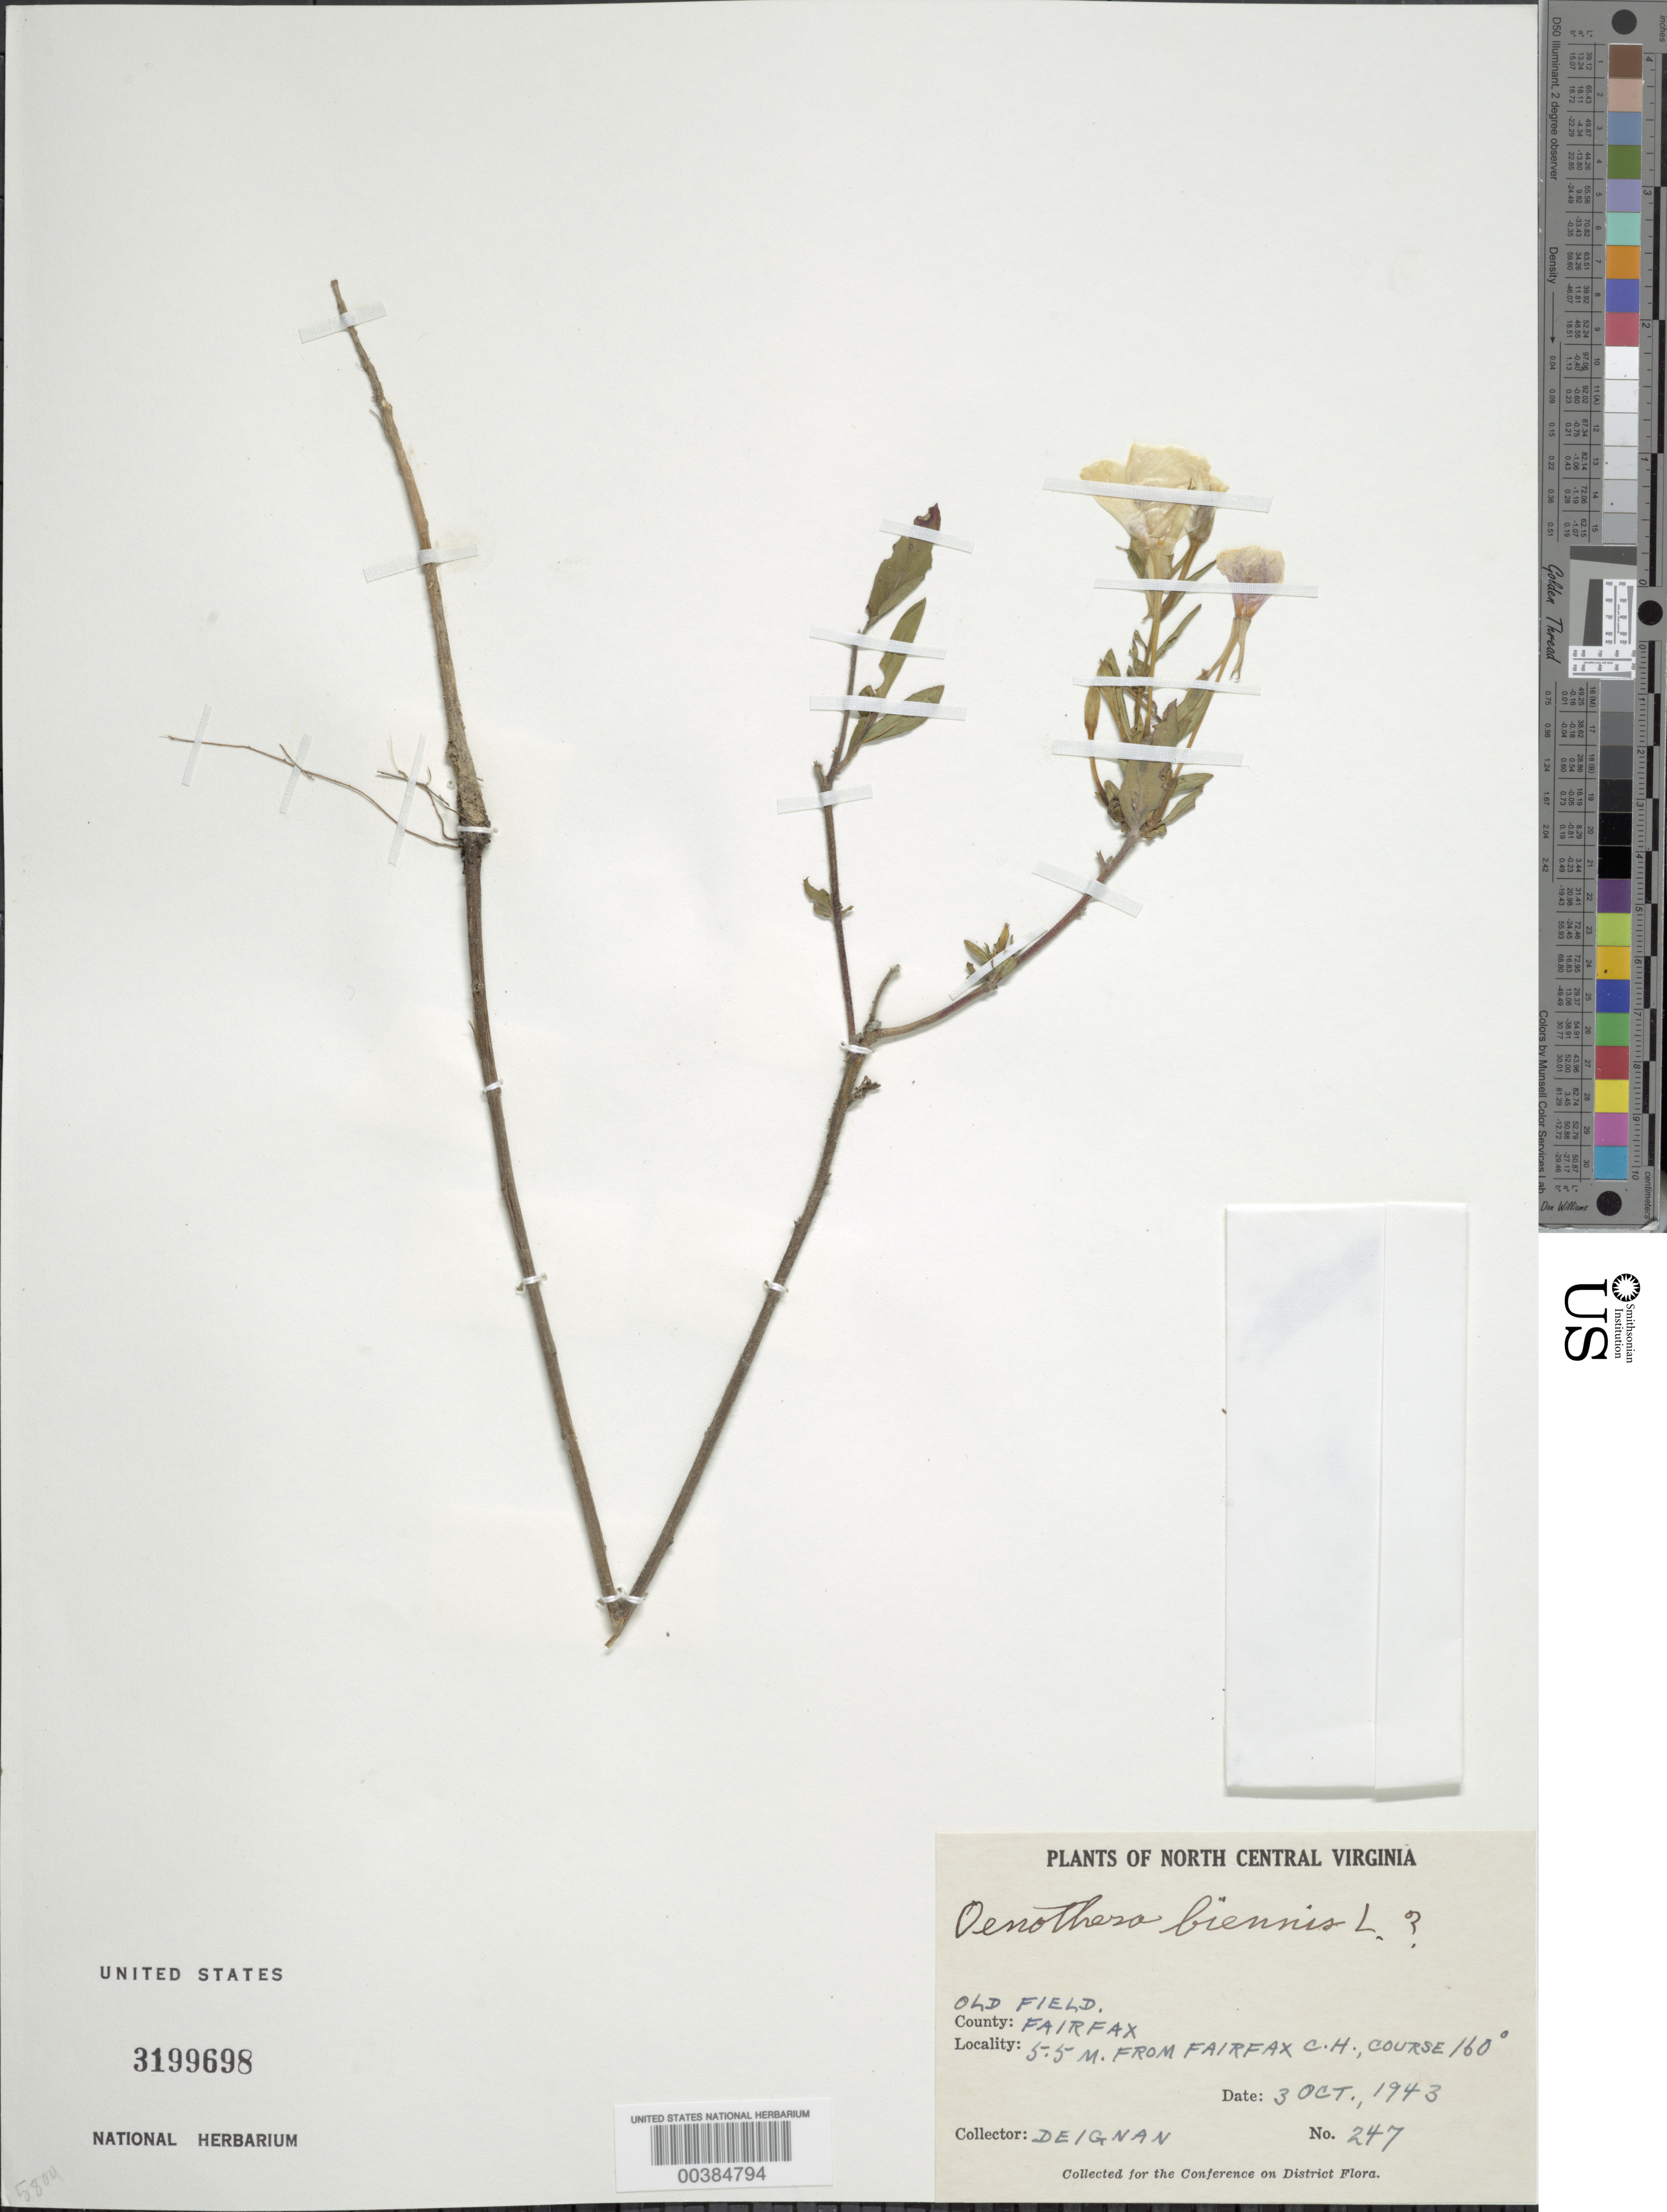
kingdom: Plantae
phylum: Tracheophyta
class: Magnoliopsida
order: Myrtales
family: Onagraceae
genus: Oenothera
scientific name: Oenothera biennis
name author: L.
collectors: H. Deignan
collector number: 247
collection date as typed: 03 Oct 1943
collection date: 1943-10-03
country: United States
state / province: Virginia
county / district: Fairfax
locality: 5.5 M from Fairfax County Court House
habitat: Old field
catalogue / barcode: US 3199698